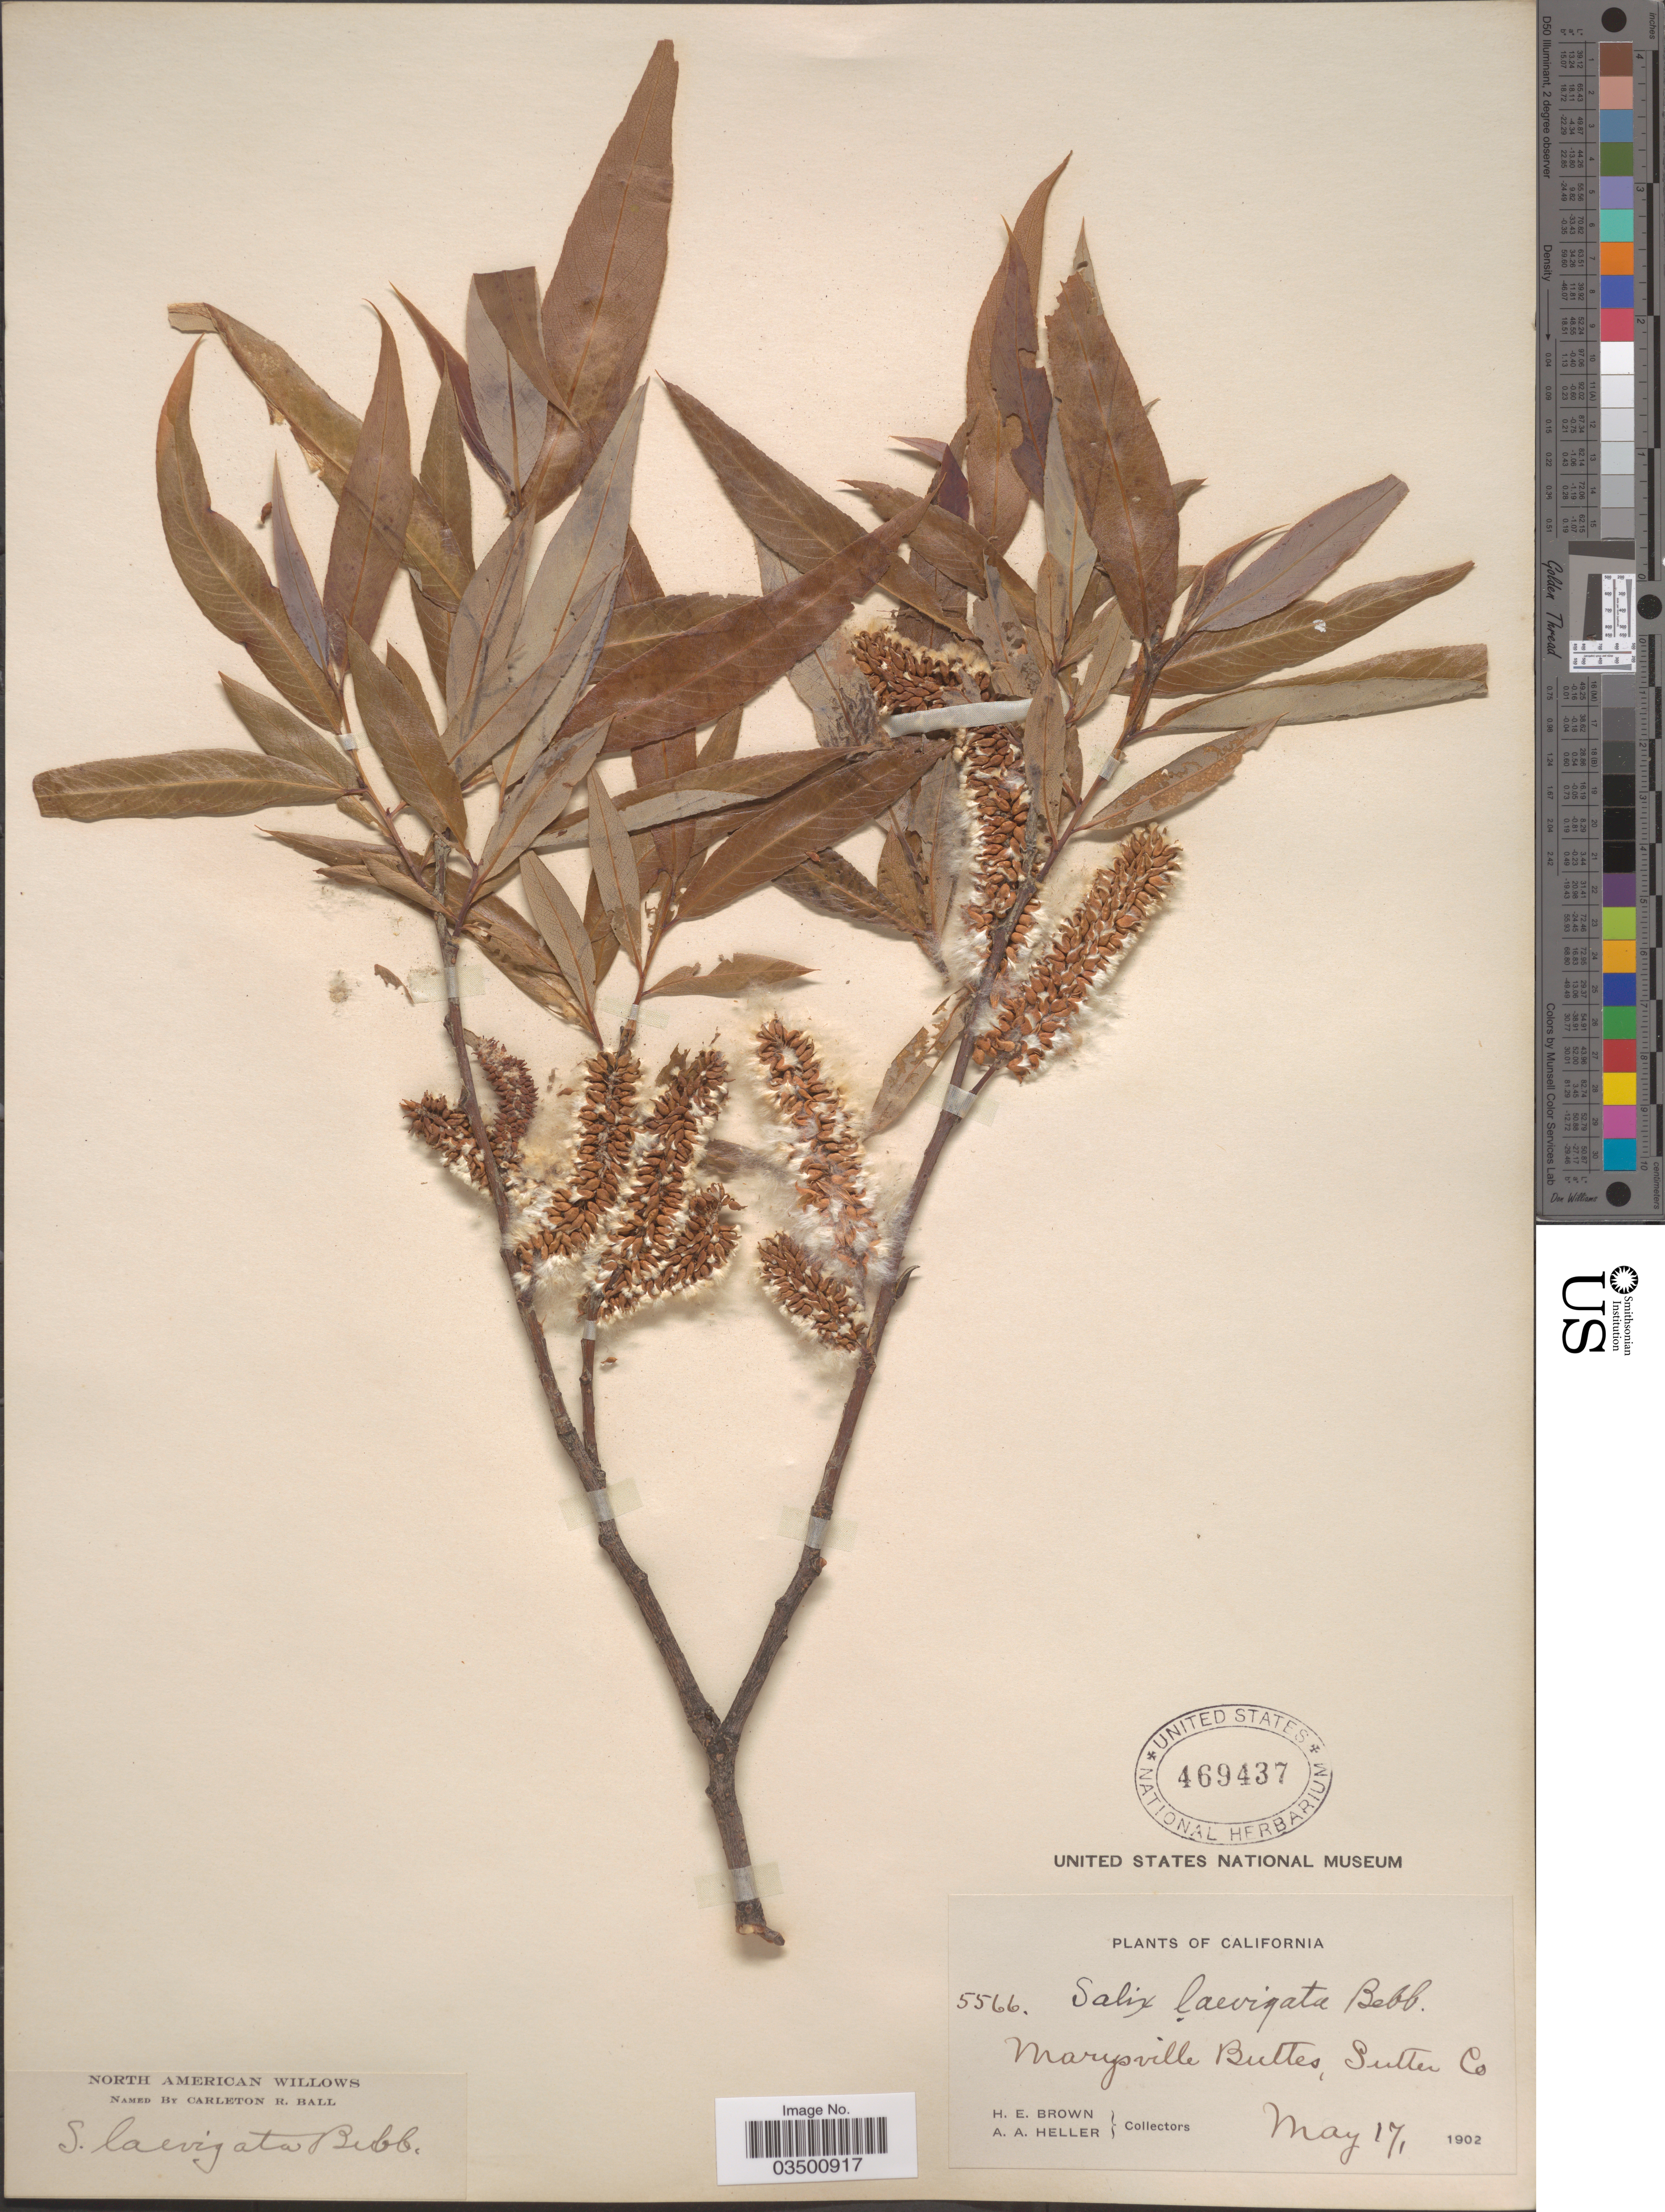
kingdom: Plantae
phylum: Tracheophyta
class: Magnoliopsida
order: Malpighiales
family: Salicaceae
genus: Salix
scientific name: Salix laevigata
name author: Bebb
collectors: H. E. Brown & A. A. Heller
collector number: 5566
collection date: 1902-05-17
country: United States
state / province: California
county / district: Sutter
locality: Marysville Buttes, Sutter Co.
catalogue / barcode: US 469437